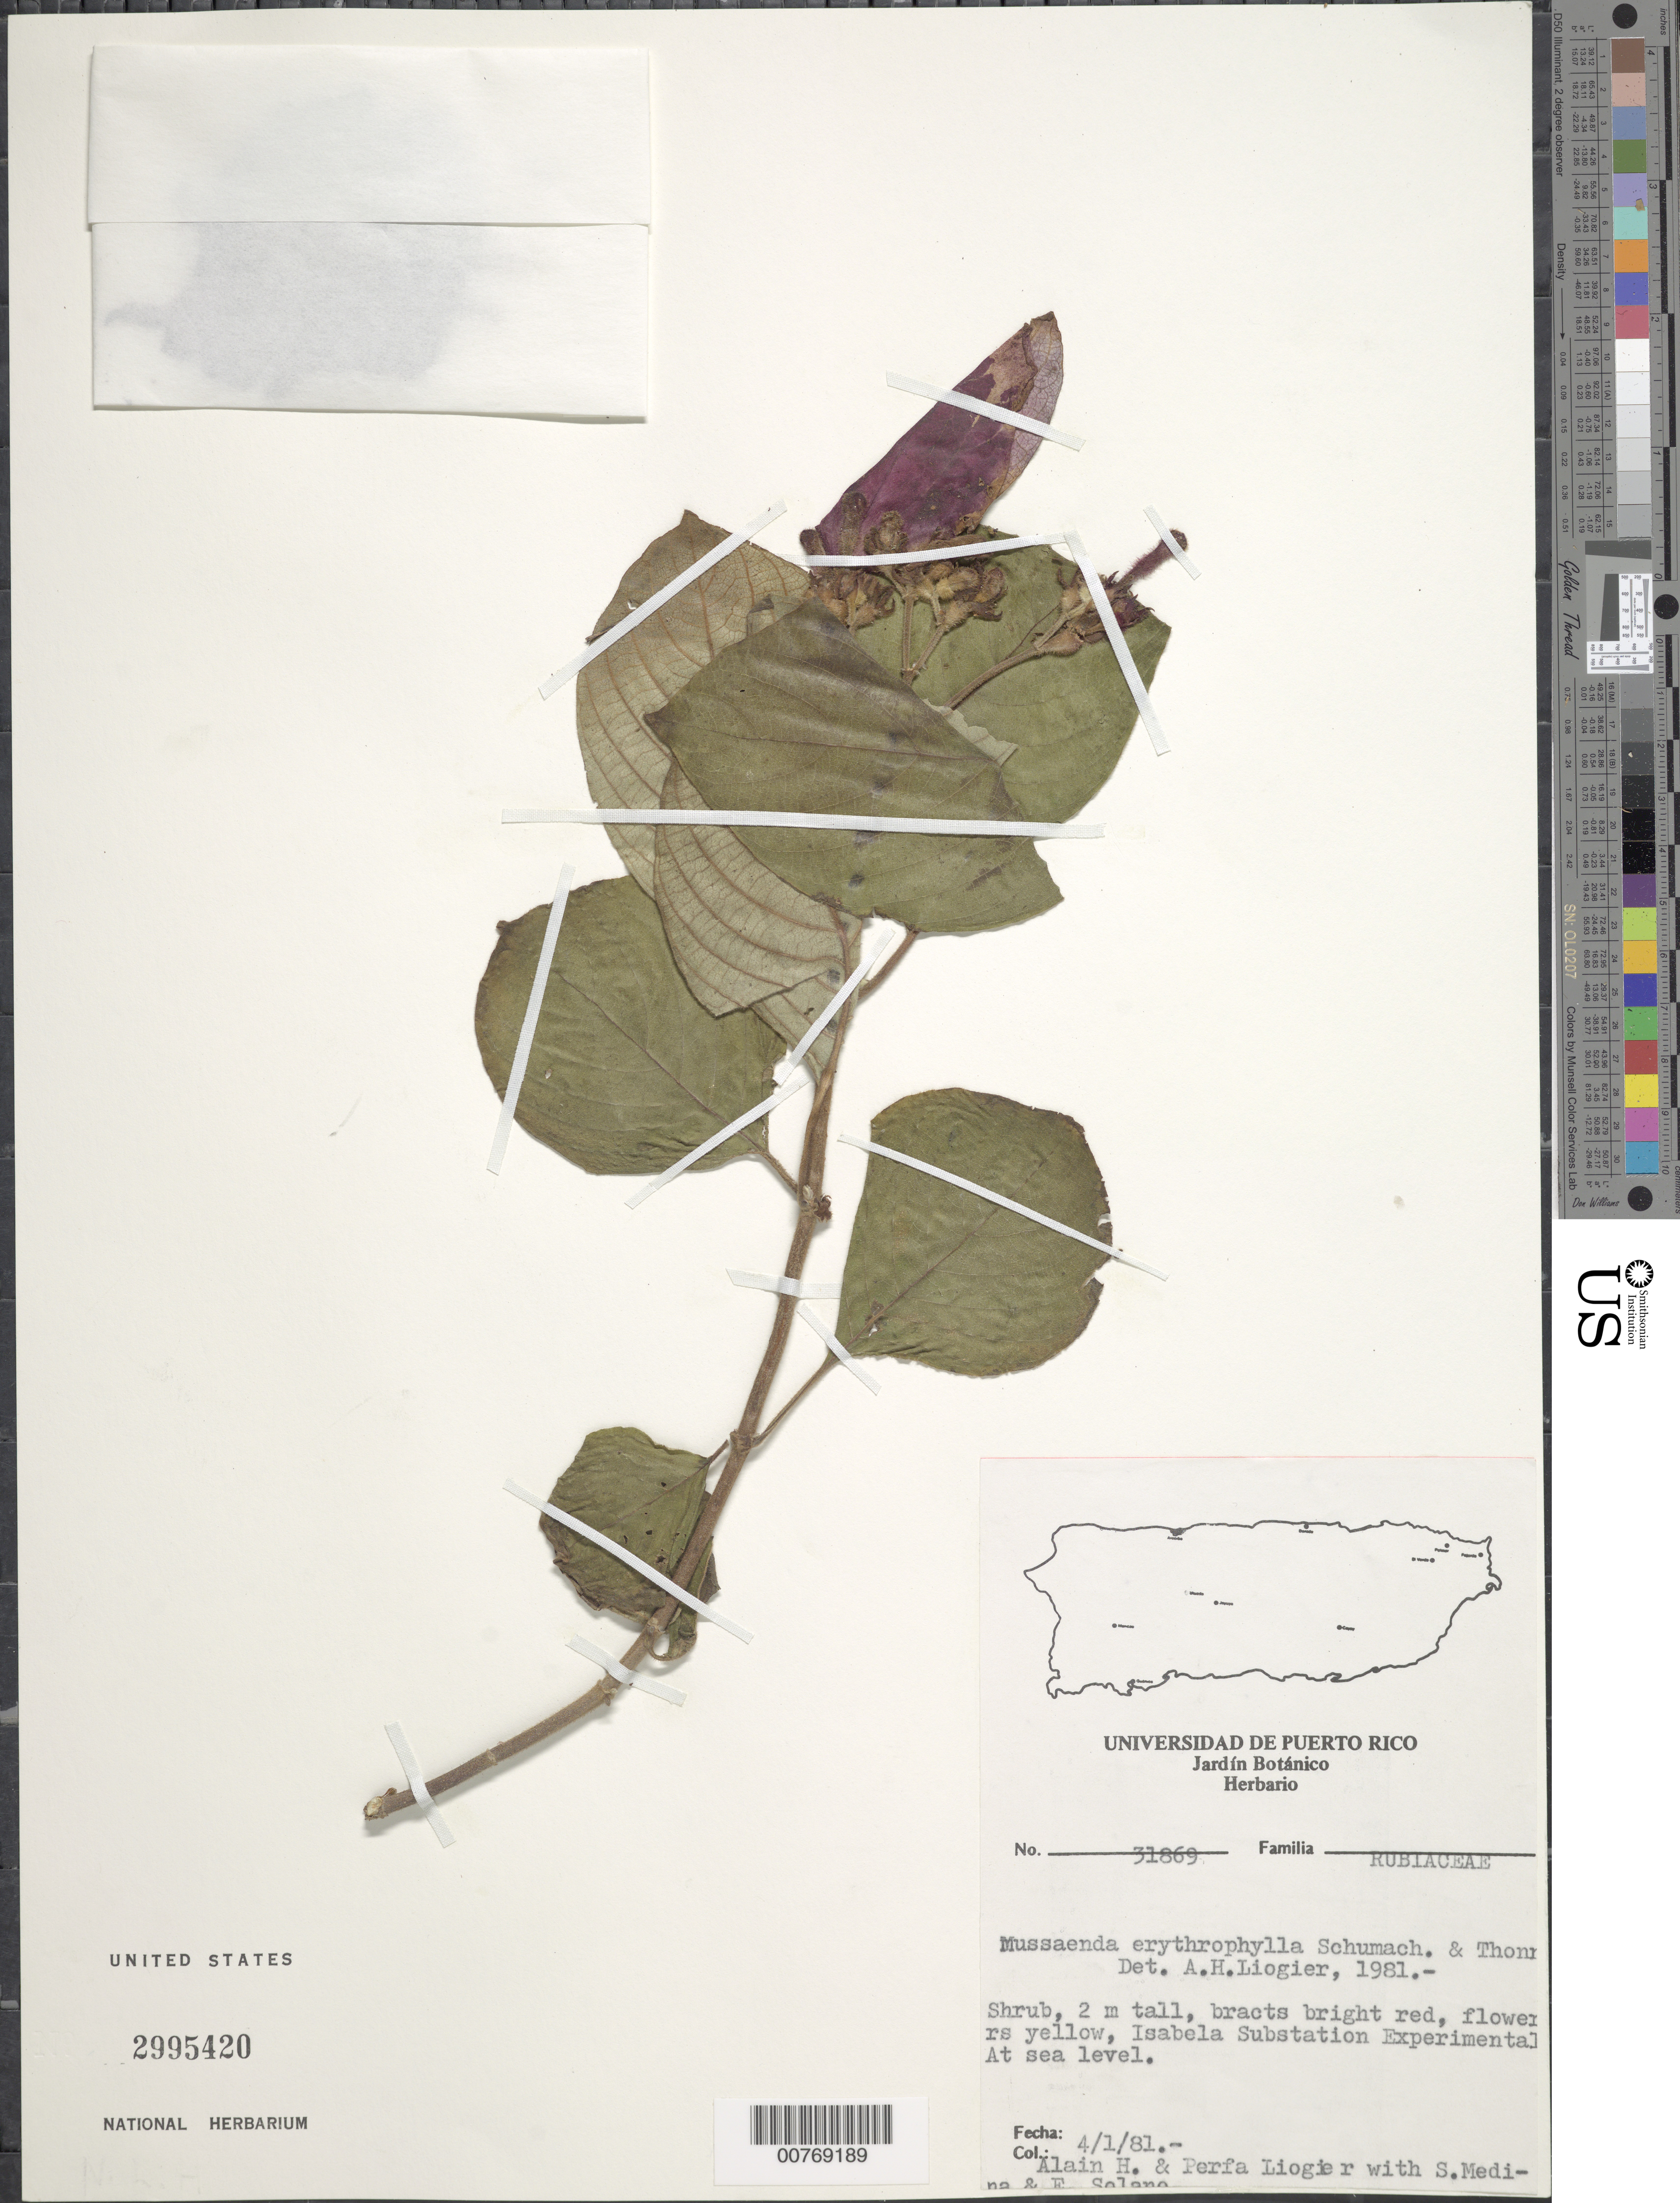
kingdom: Plantae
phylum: Tracheophyta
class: Magnoliopsida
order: Gentianales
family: Rubiaceae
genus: Mussaenda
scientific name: Mussaenda erythrophylla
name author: Schumach. & Thonn.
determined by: Liogier, Alain H.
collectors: A. H. Liogier, M. P. Liogier, S. Medina & E. Solano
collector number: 31869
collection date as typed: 04 Jan 1981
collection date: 1981-01-04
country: Puerto Rico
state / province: Isabela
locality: Isabela Substation Experimental; at sea level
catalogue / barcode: US 2995420